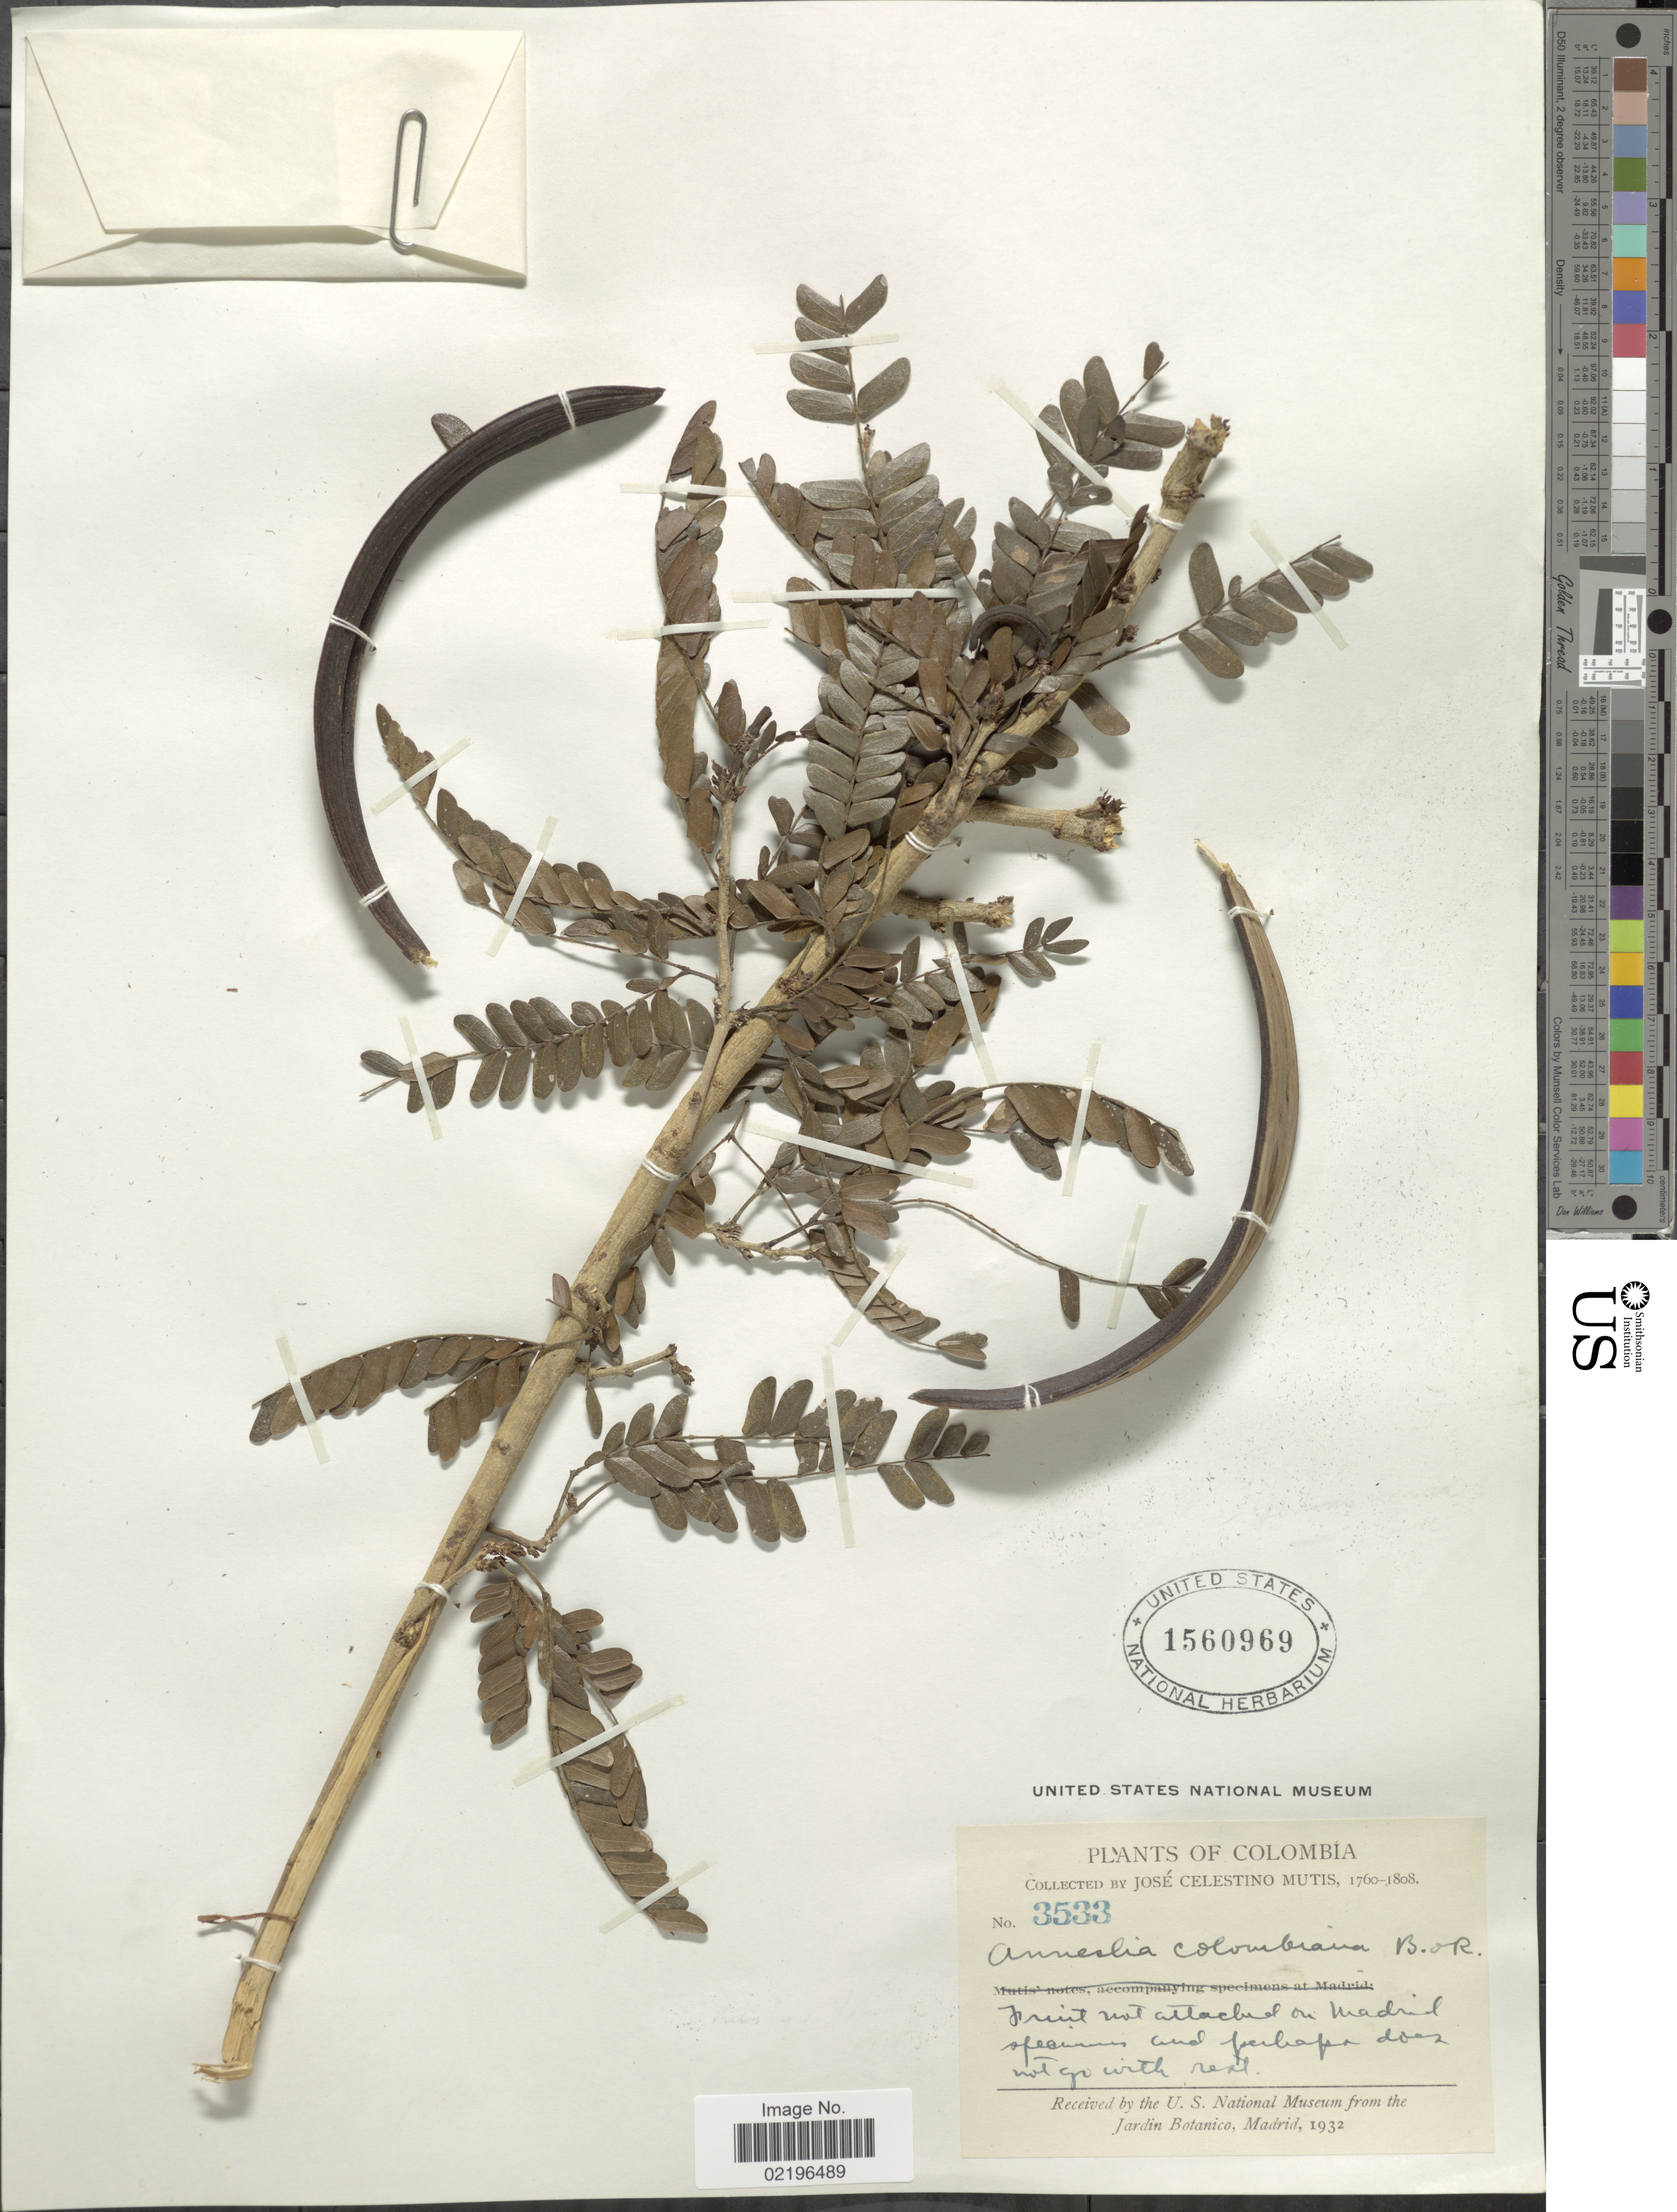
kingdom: Plantae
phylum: Tracheophyta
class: Magnoliopsida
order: Fabales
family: Fabaceae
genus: Calliandra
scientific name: Calliandra magdalenae var. colombiana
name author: (Britton & Rose) Barneby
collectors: J. C. B. Mutis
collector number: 3533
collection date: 1760/1808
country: Colombia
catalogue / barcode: US 1560969